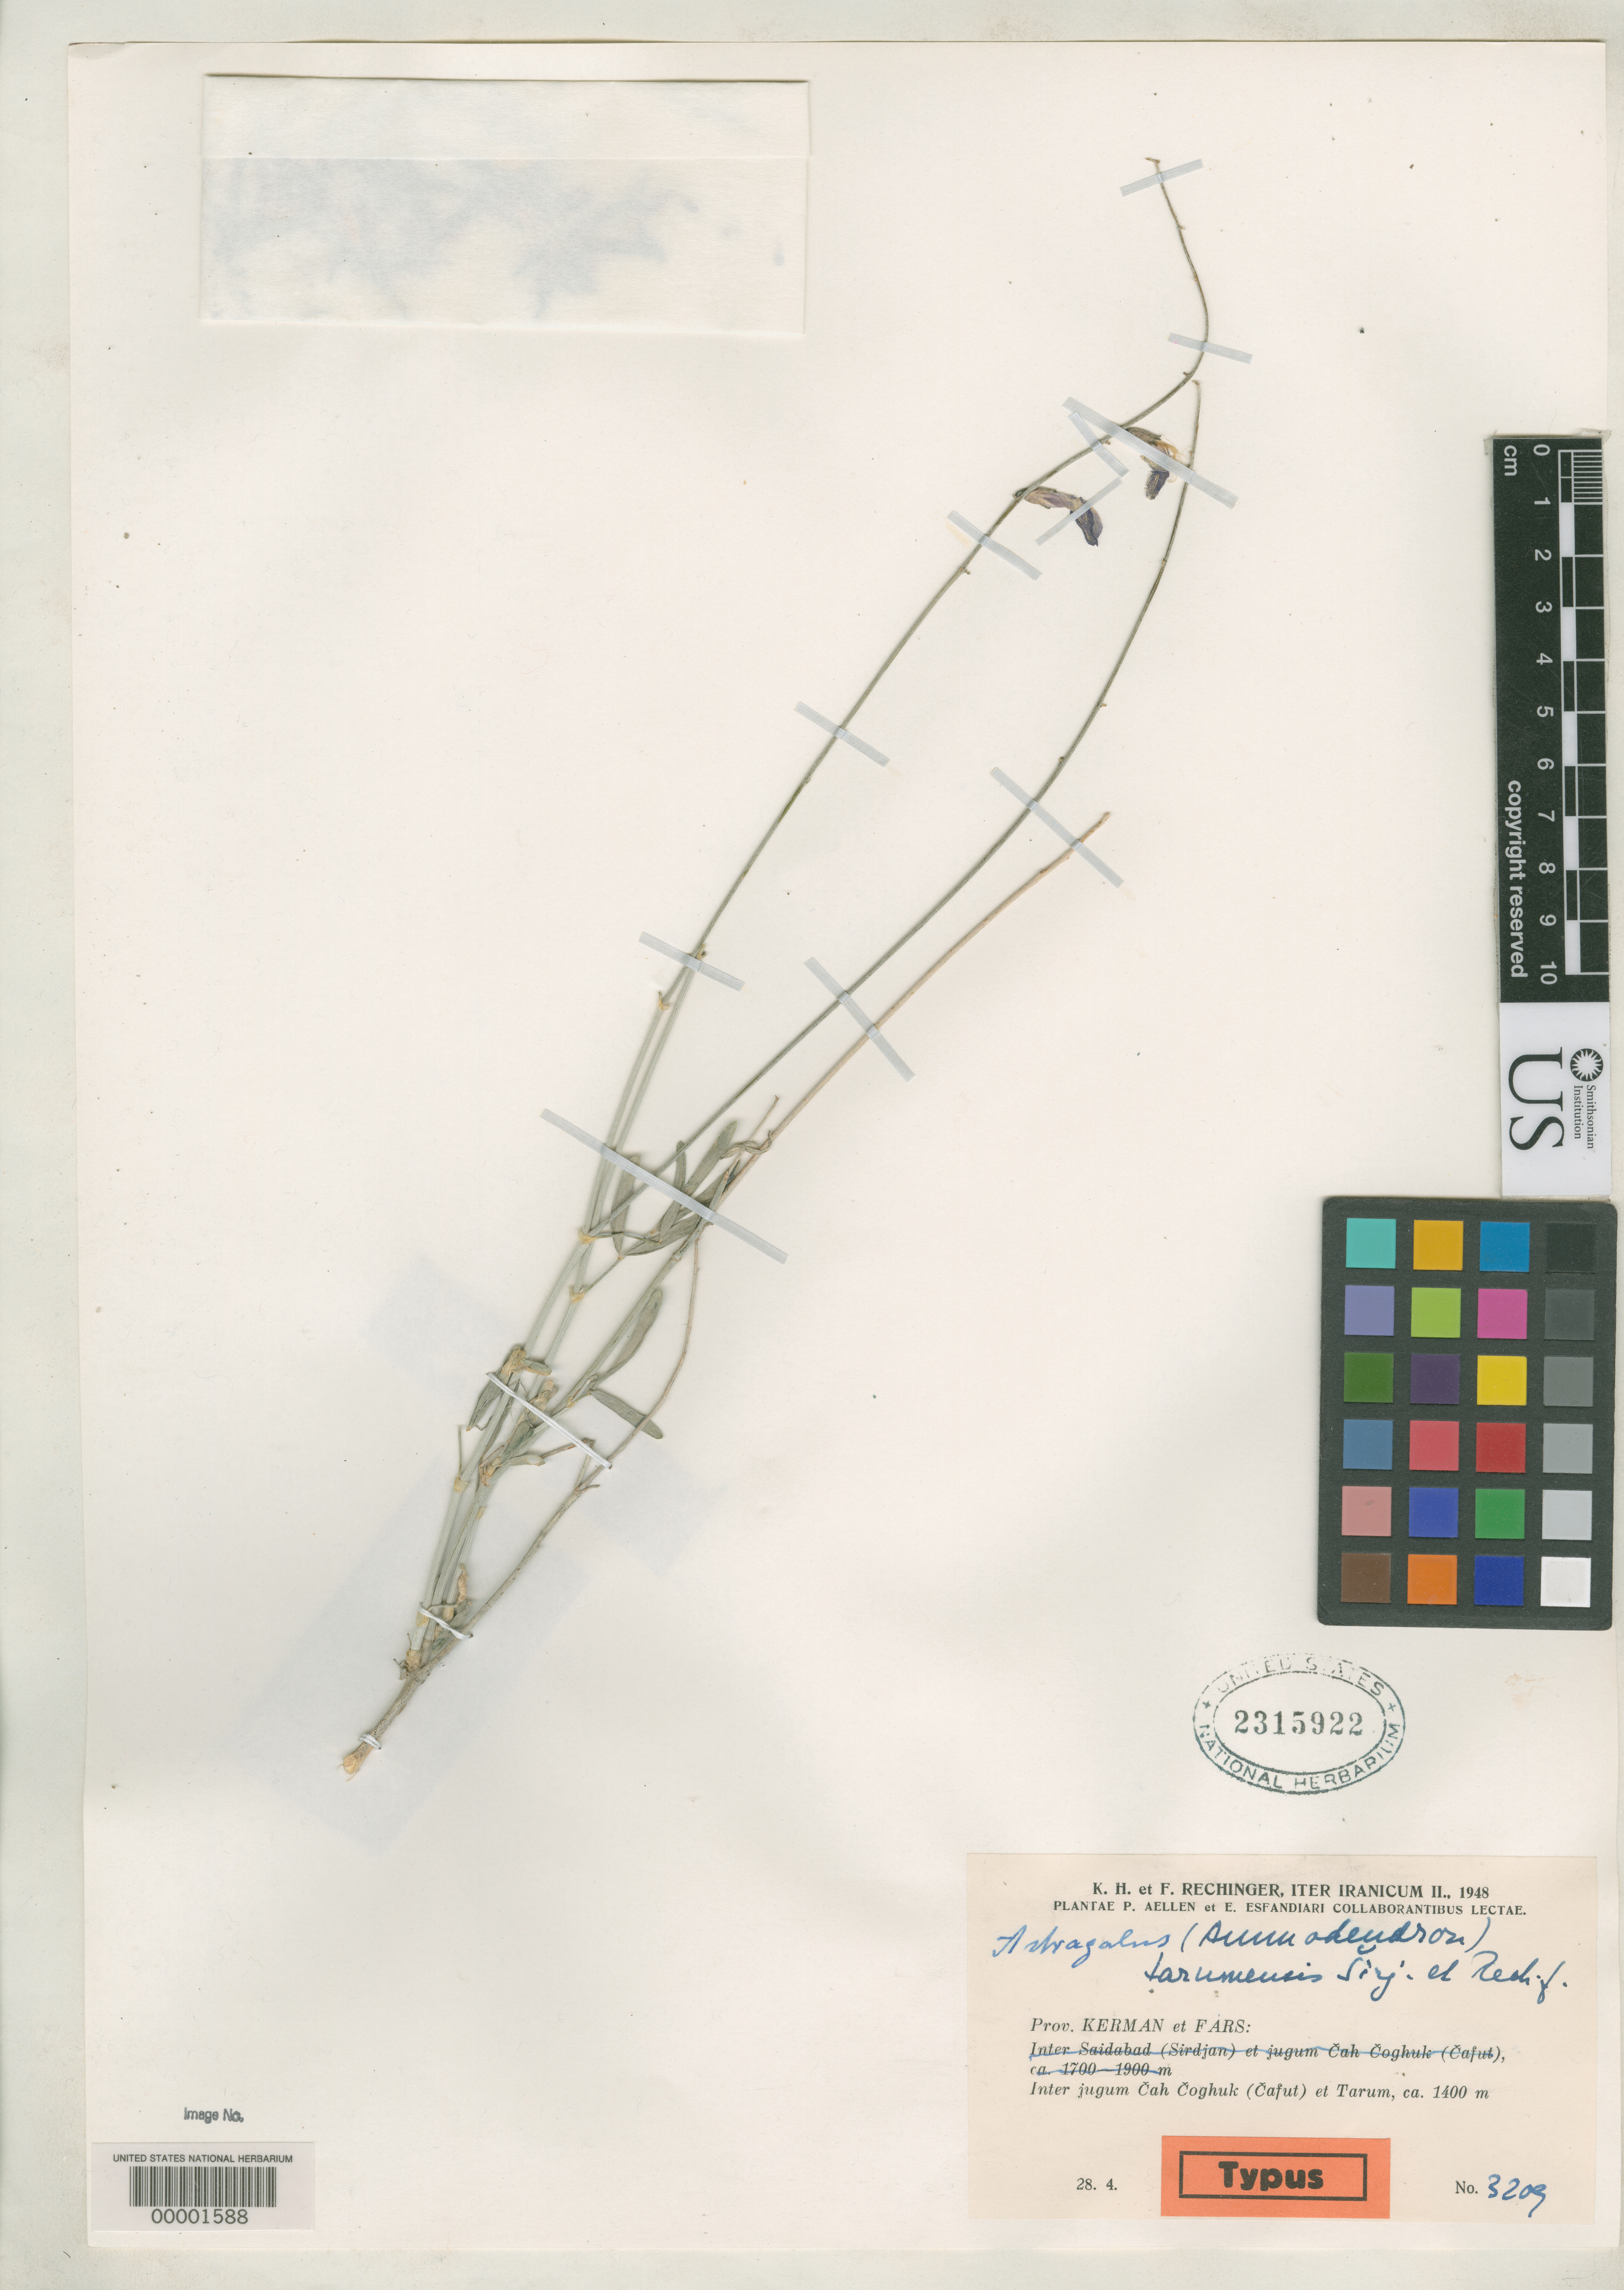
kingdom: Plantae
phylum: Tracheophyta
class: Magnoliopsida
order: Fabales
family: Fabaceae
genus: Astragalus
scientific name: Astragalus tarumensis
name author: Širj. & Rech. f.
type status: Isotype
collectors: K. H. Rechinger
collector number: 3209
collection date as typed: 28 Apr 1948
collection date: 1948-04-28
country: Iran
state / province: Fars / Kerman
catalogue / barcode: US 2315922